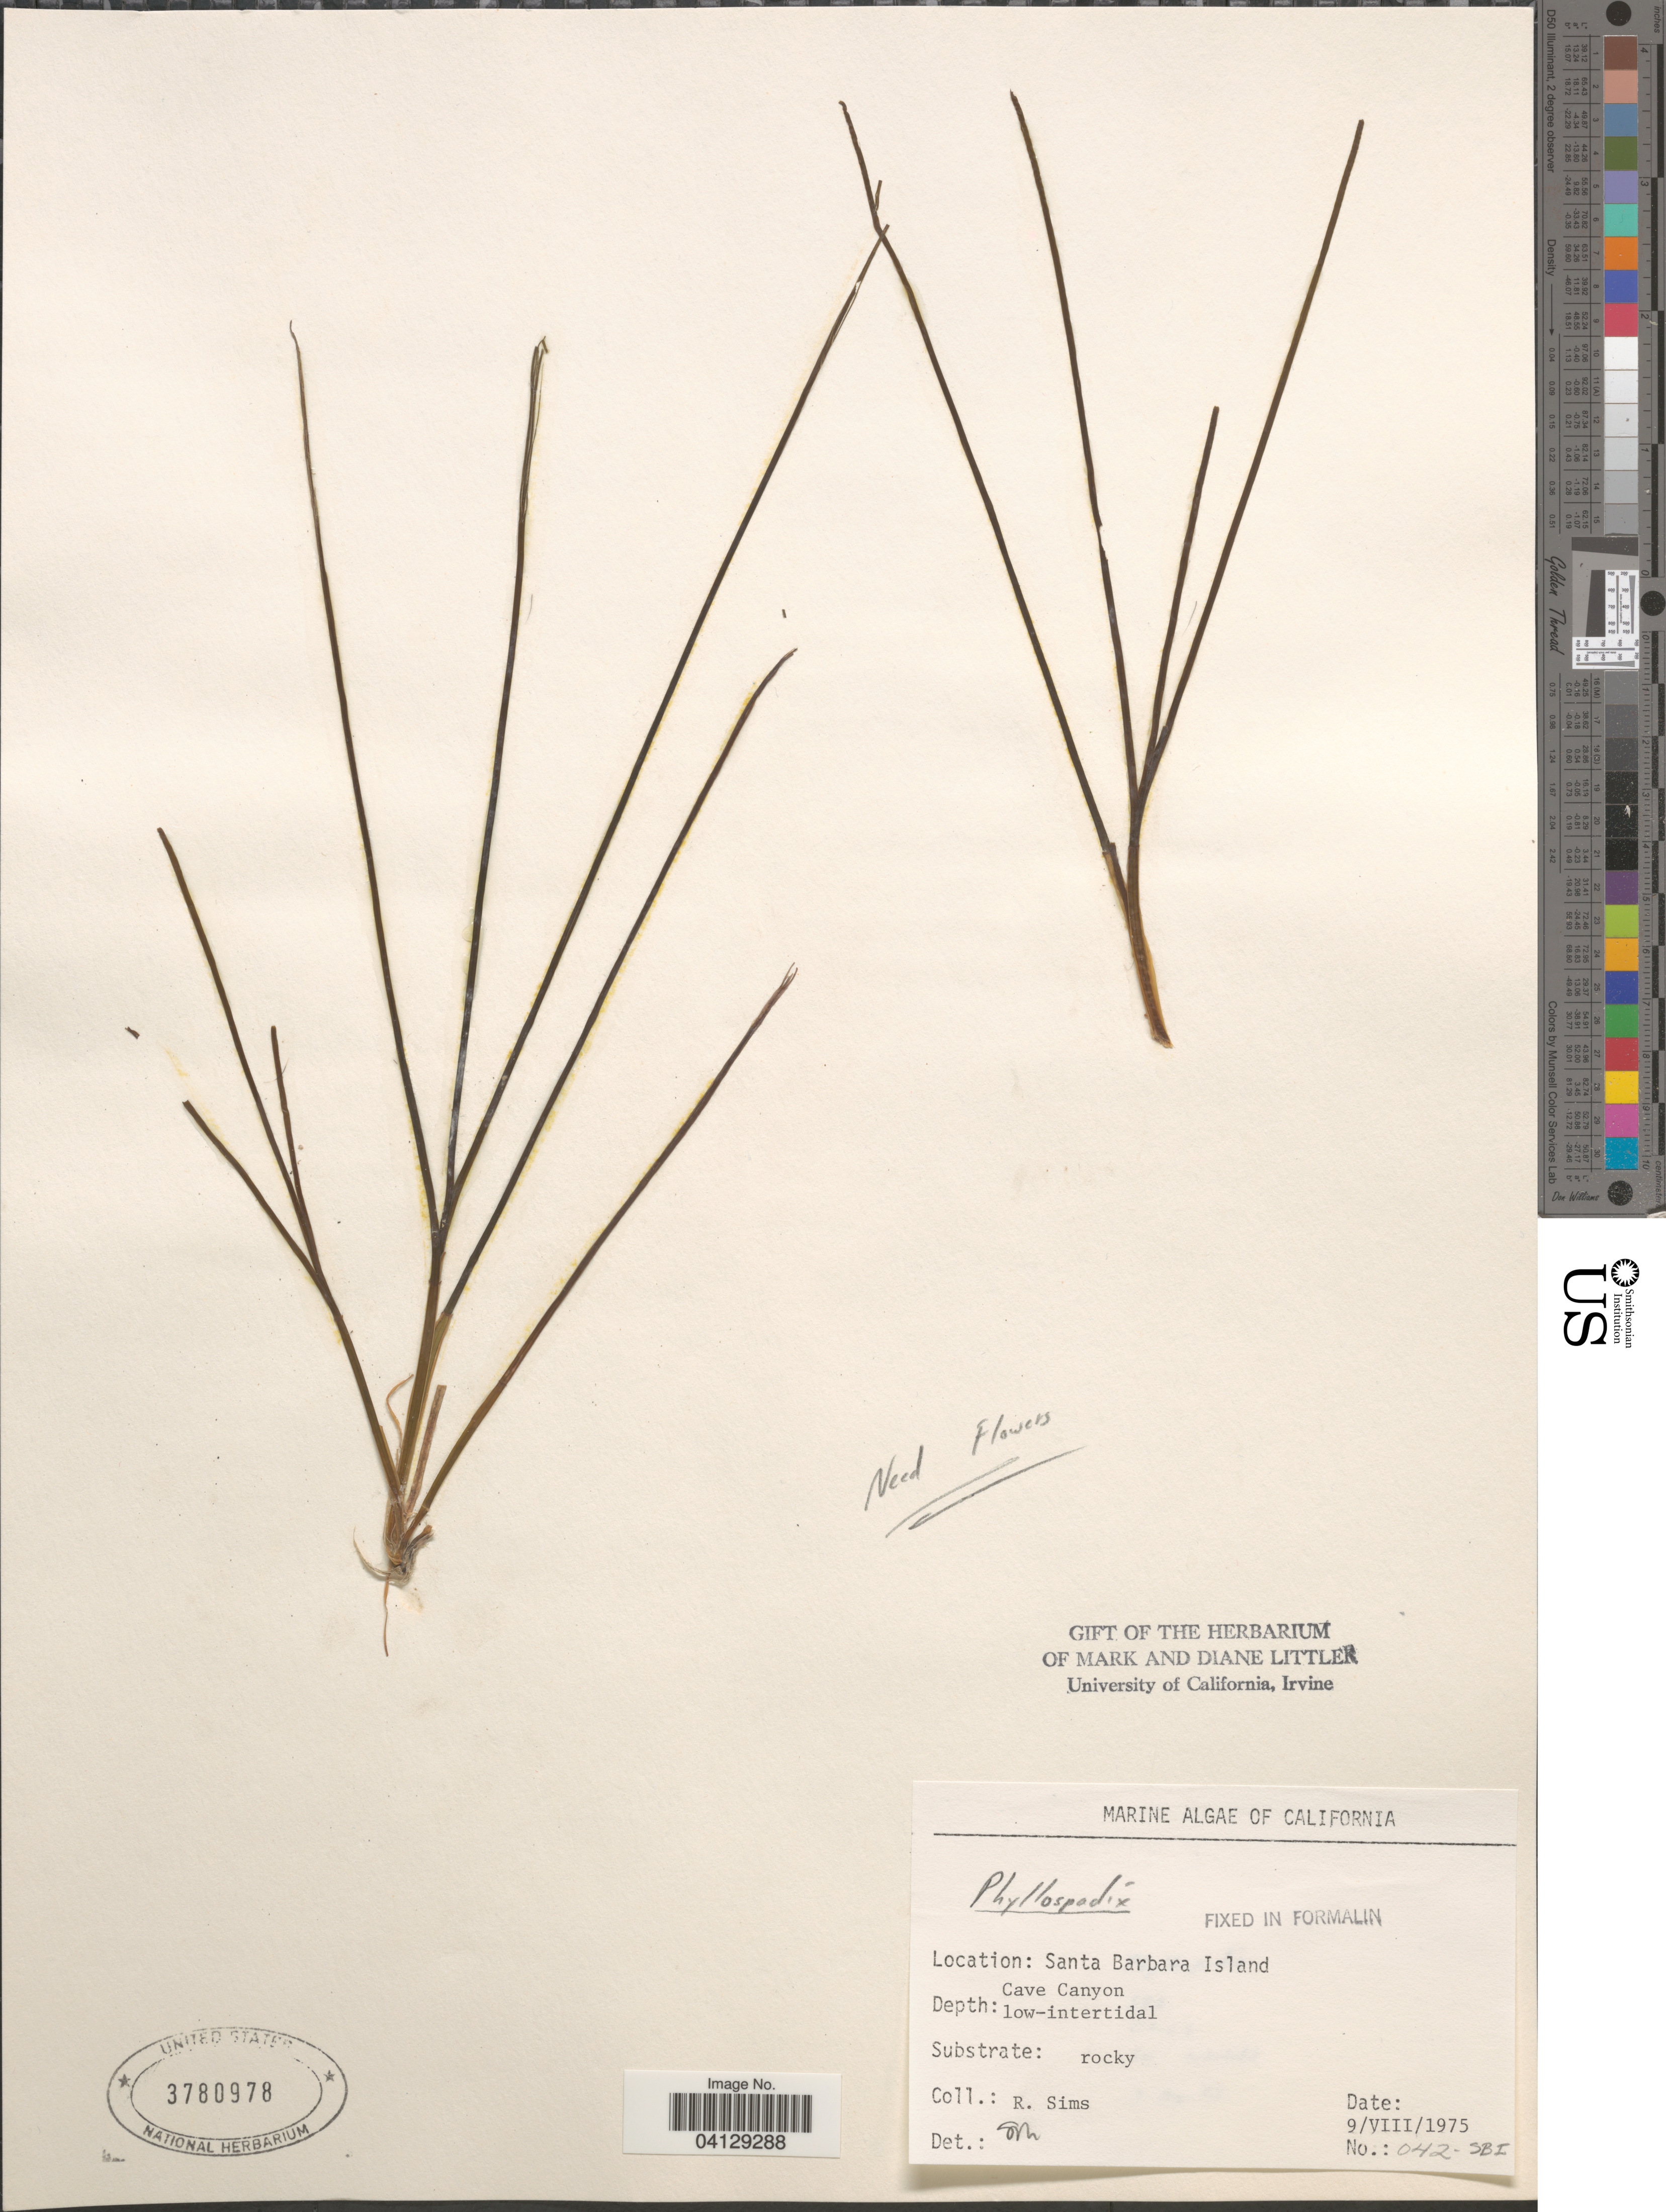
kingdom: Plantae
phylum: Tracheophyta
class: Liliopsida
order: Alismatales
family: Zosteraceae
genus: Phyllospadix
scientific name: Phyllospadix sp.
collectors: R. Sims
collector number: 042-SBI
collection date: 1975-08-09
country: United States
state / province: California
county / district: Santa Barbara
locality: Santa Barbara Island. Cave Canyon.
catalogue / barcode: US 3780978